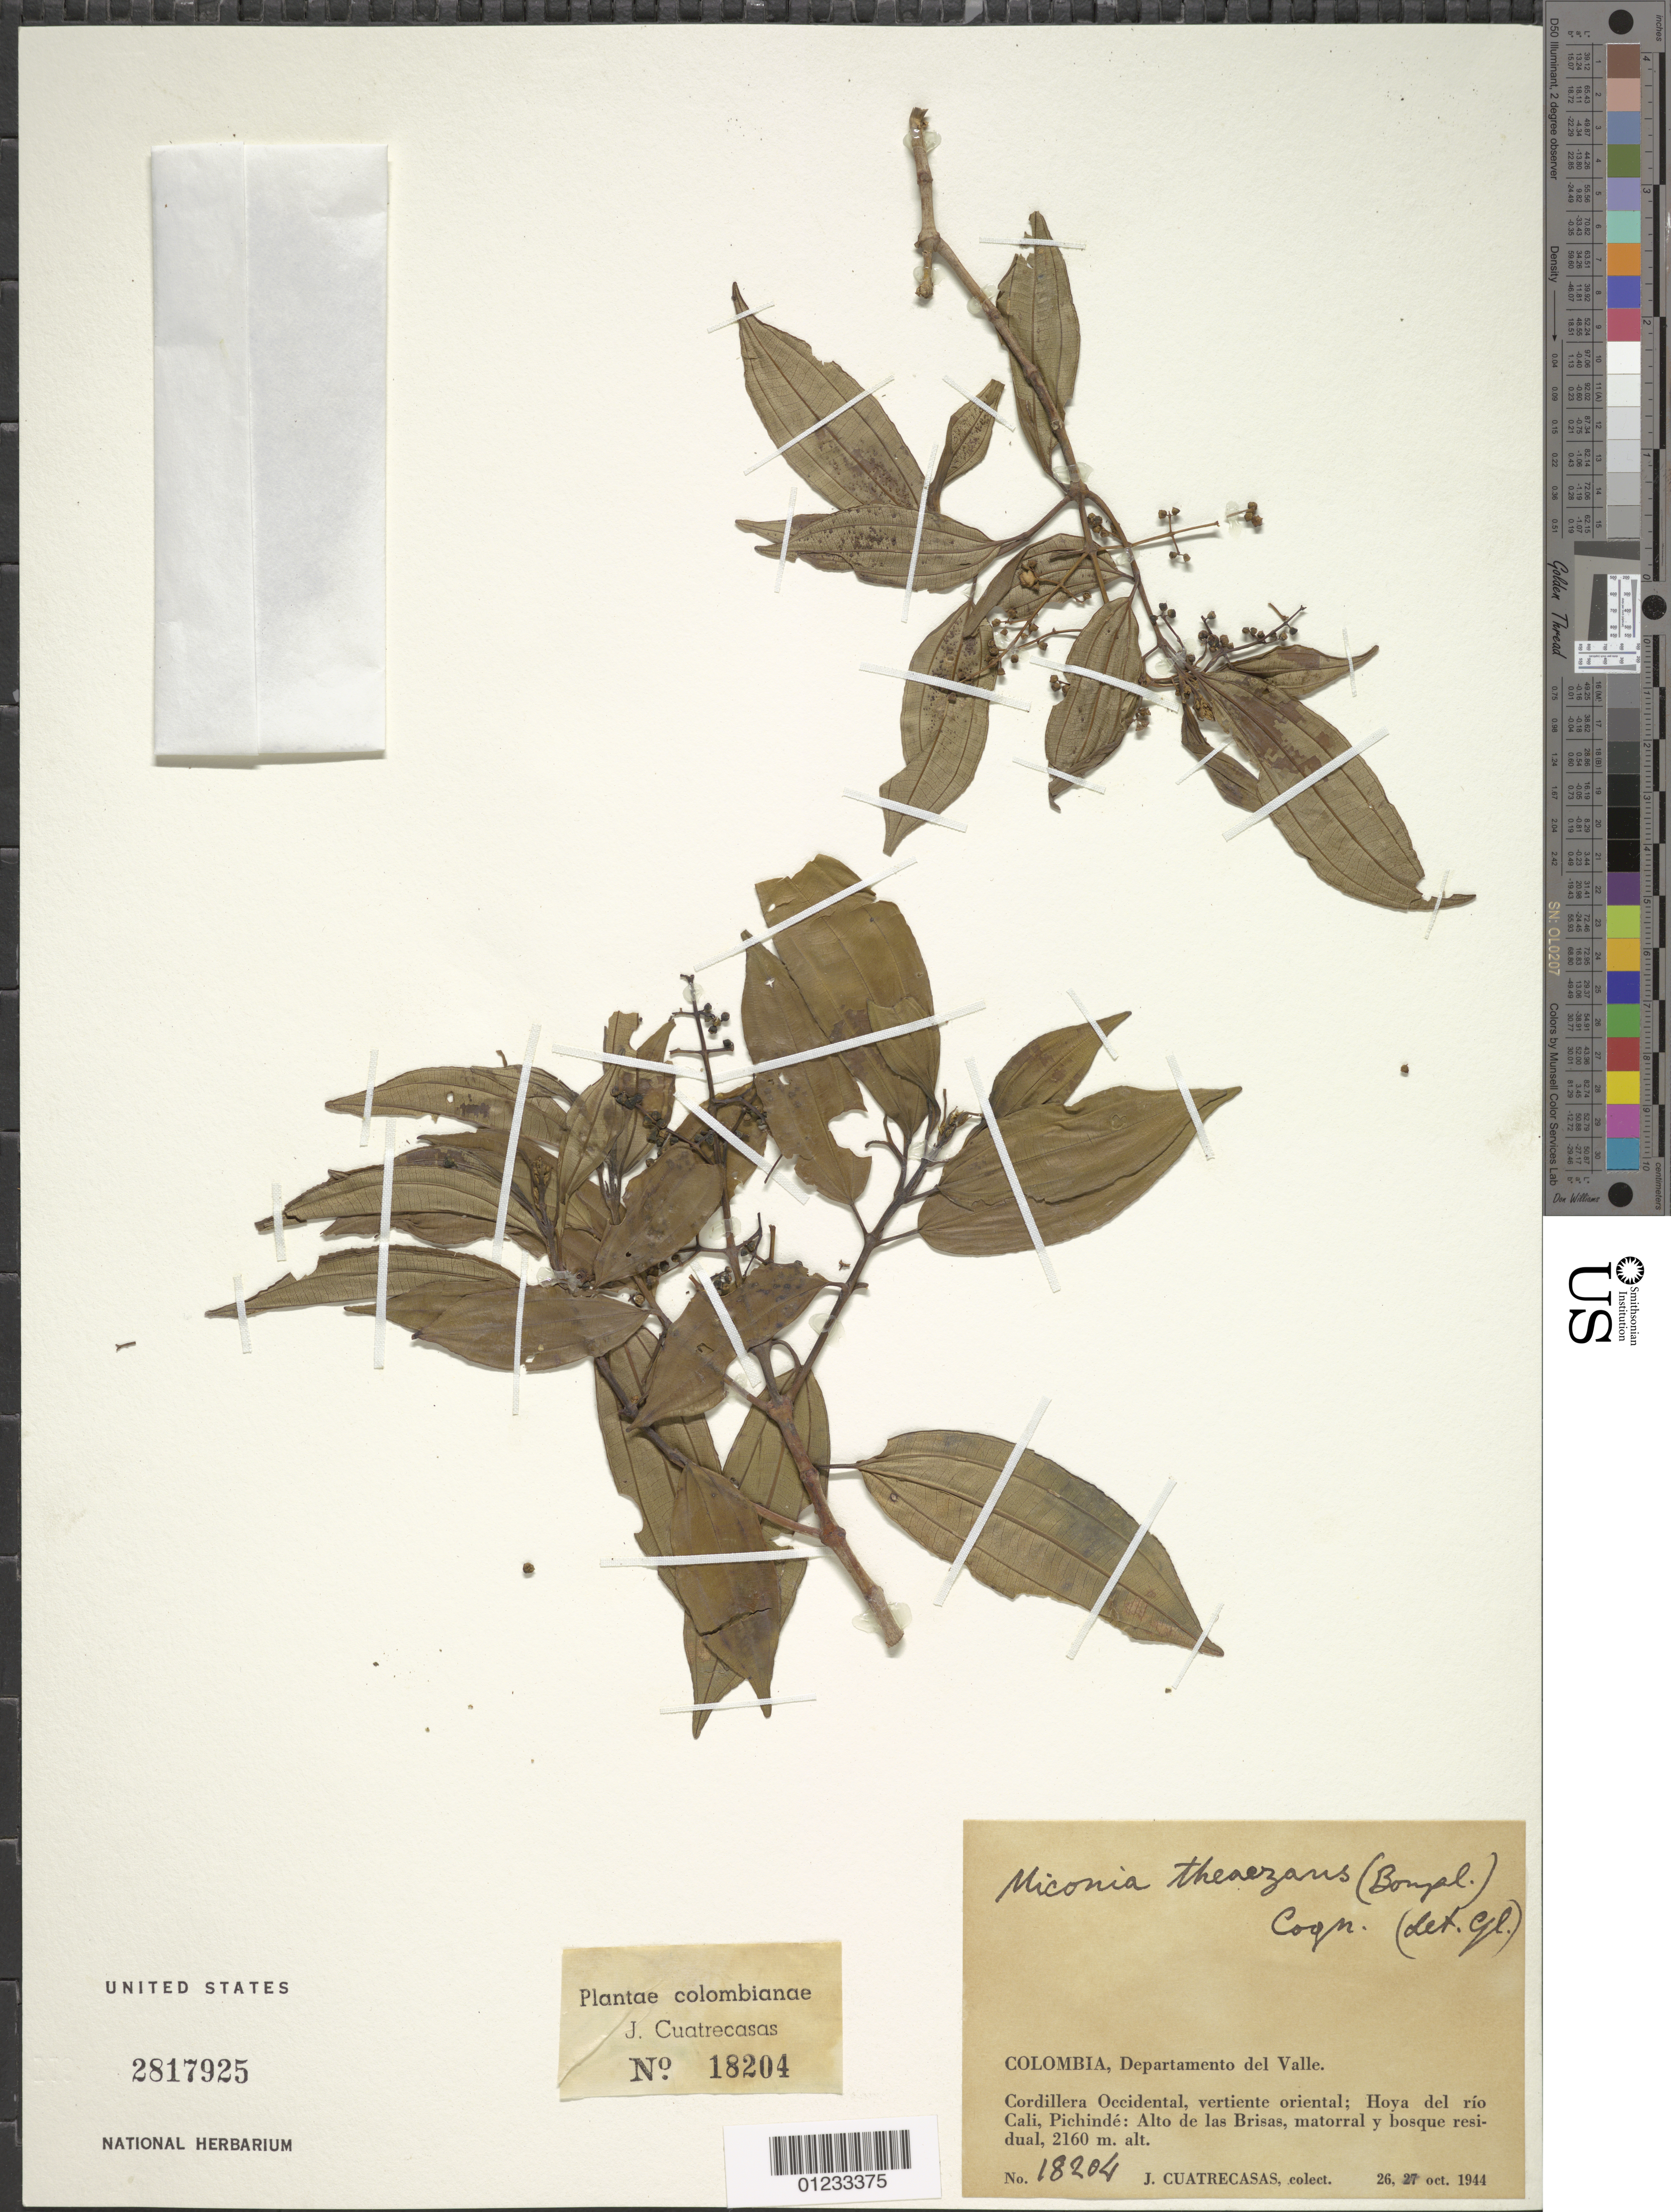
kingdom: Plantae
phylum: Tracheophyta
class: Magnoliopsida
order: Myrtales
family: Melastomataceae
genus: Miconia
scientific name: Miconia theizans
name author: (Bonpl.) Cogn.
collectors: J. Cuatrecasas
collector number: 18204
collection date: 1944-10-26/1944-10-27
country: Colombia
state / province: Valle del Cauca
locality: Cordillera Occidental, vertiente oriental: Hoya del rio Cali, Pichinde: Alto de las Brisas.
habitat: matorral y bosque residual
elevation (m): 2160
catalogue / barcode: US 2817925